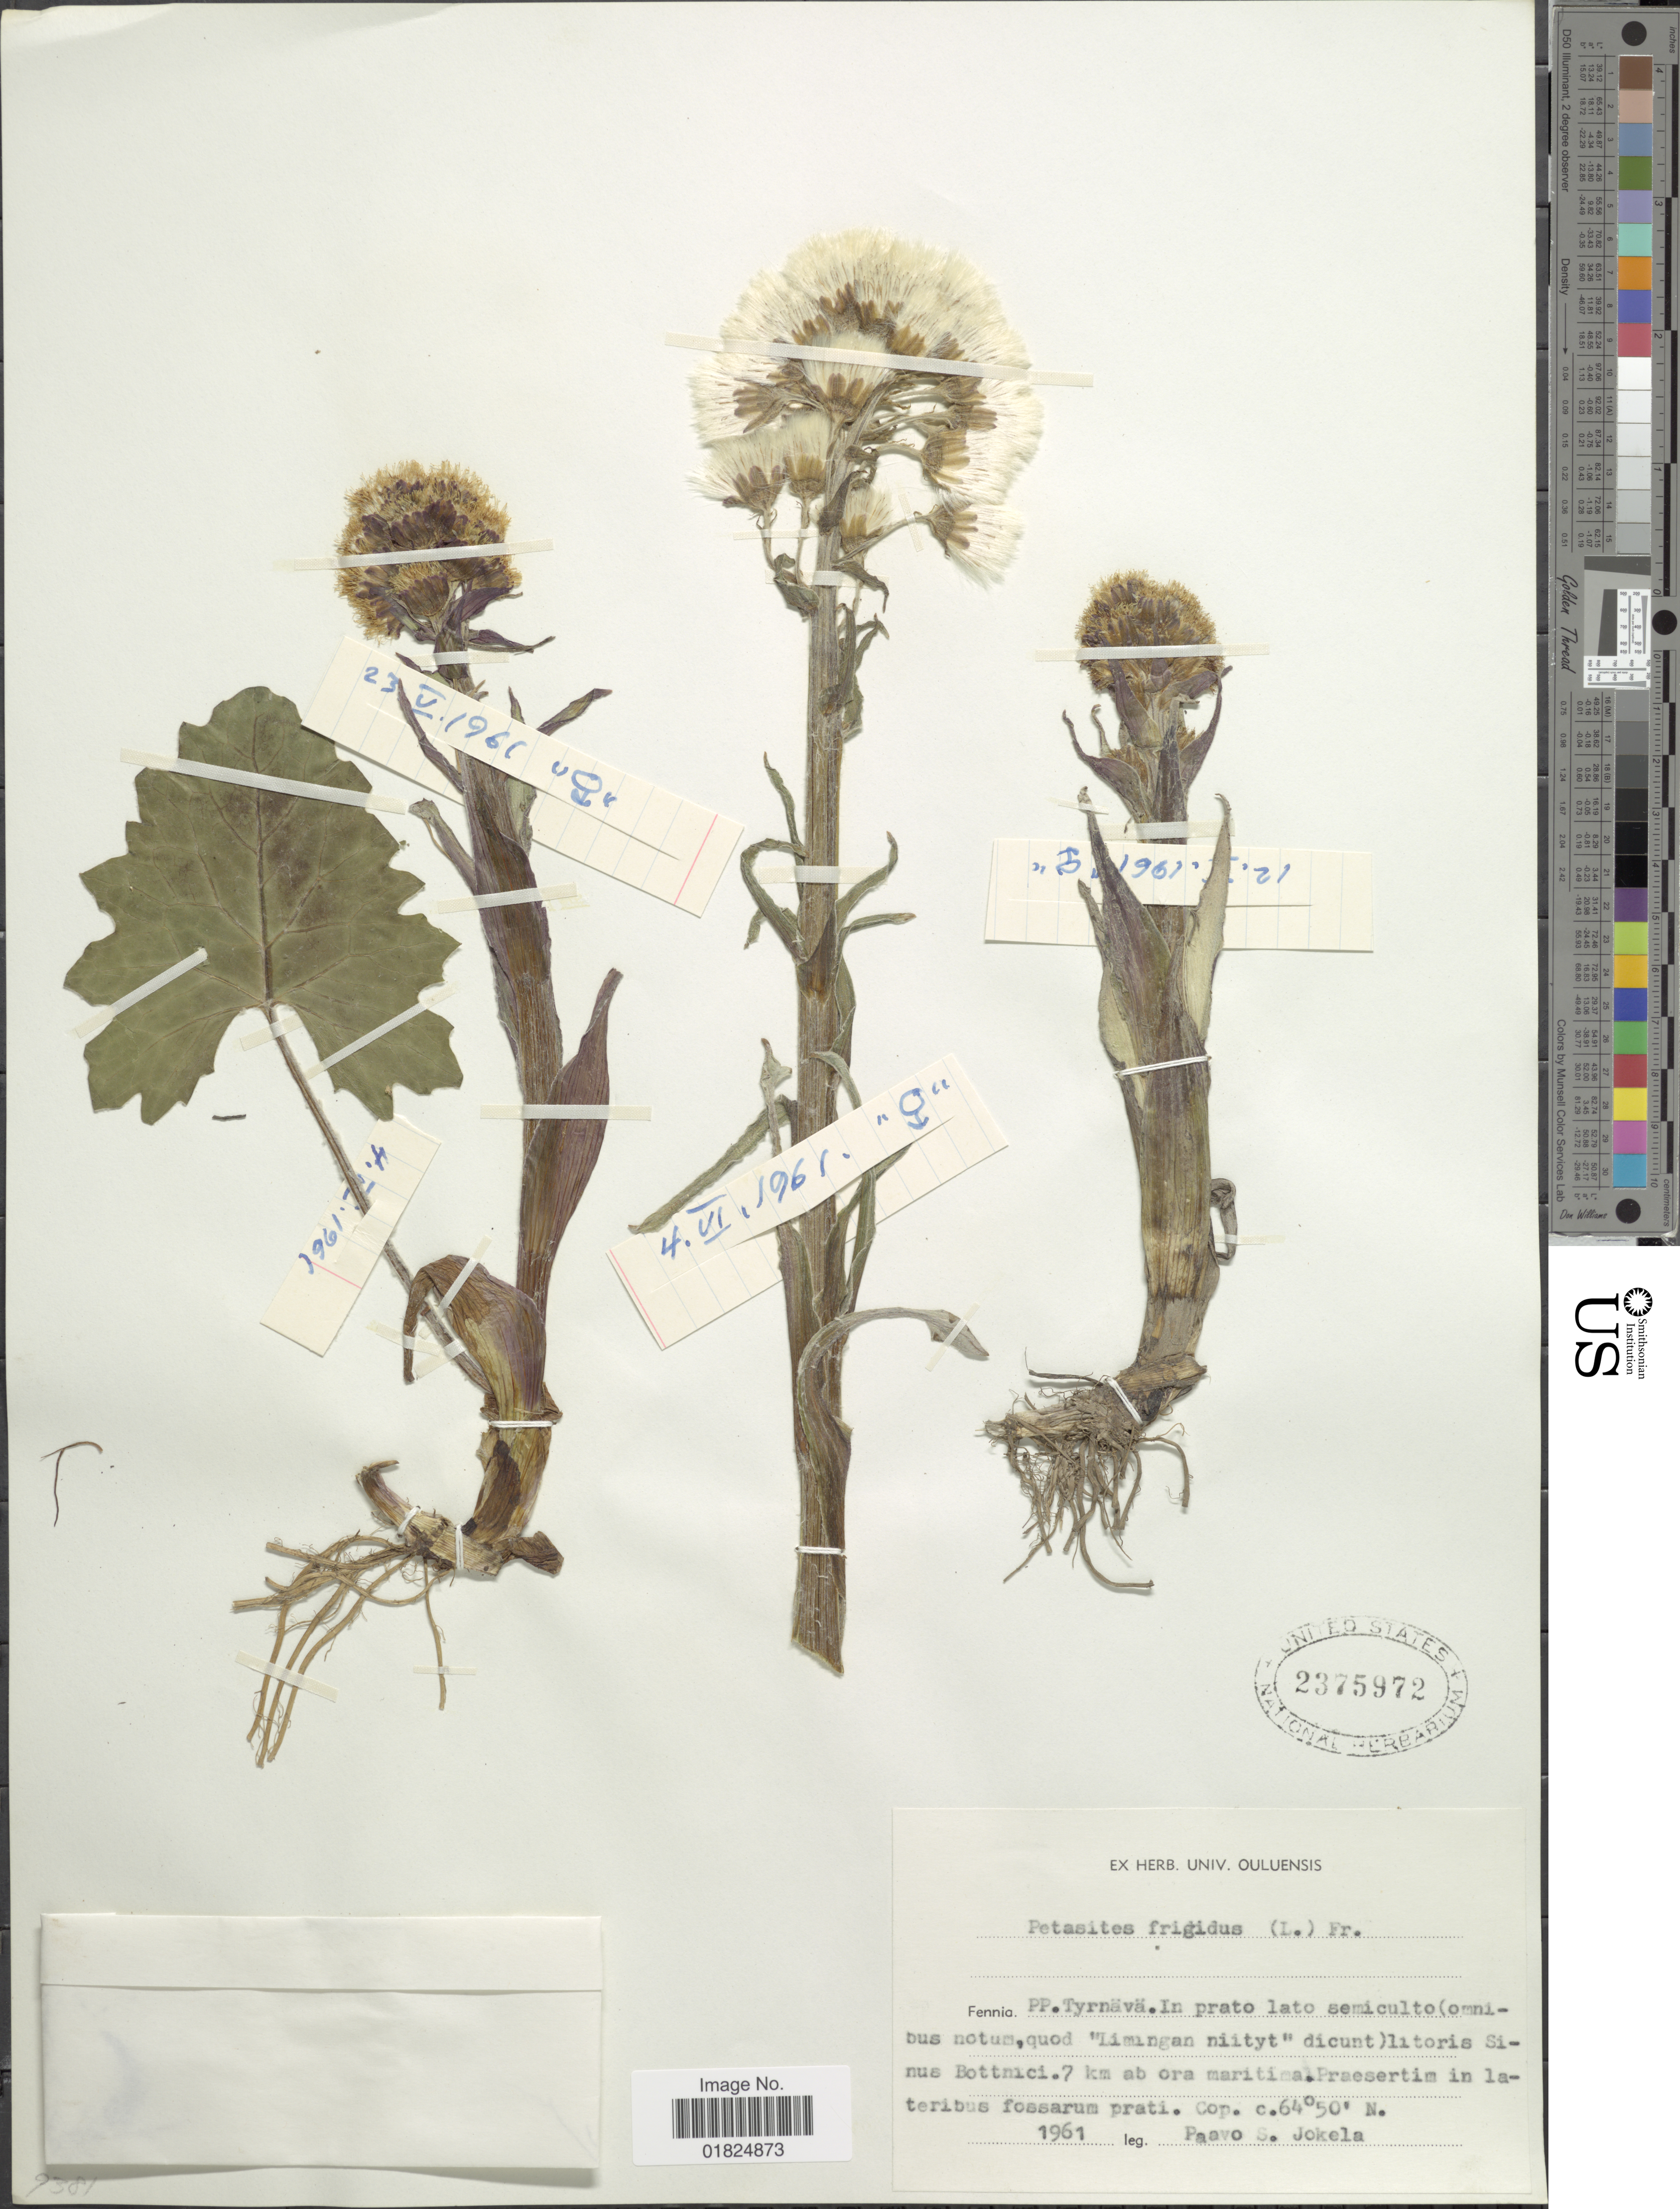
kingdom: Plantae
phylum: Tracheophyta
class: Magnoliopsida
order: Asterales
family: Asteraceae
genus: Petasites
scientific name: Petasites frigidus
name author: (L.) Fr.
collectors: P. Jokela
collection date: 1961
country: Finland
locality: Fennia. PP. Tyrnava. 7 km ab ora maritimal.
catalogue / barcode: US 2375972